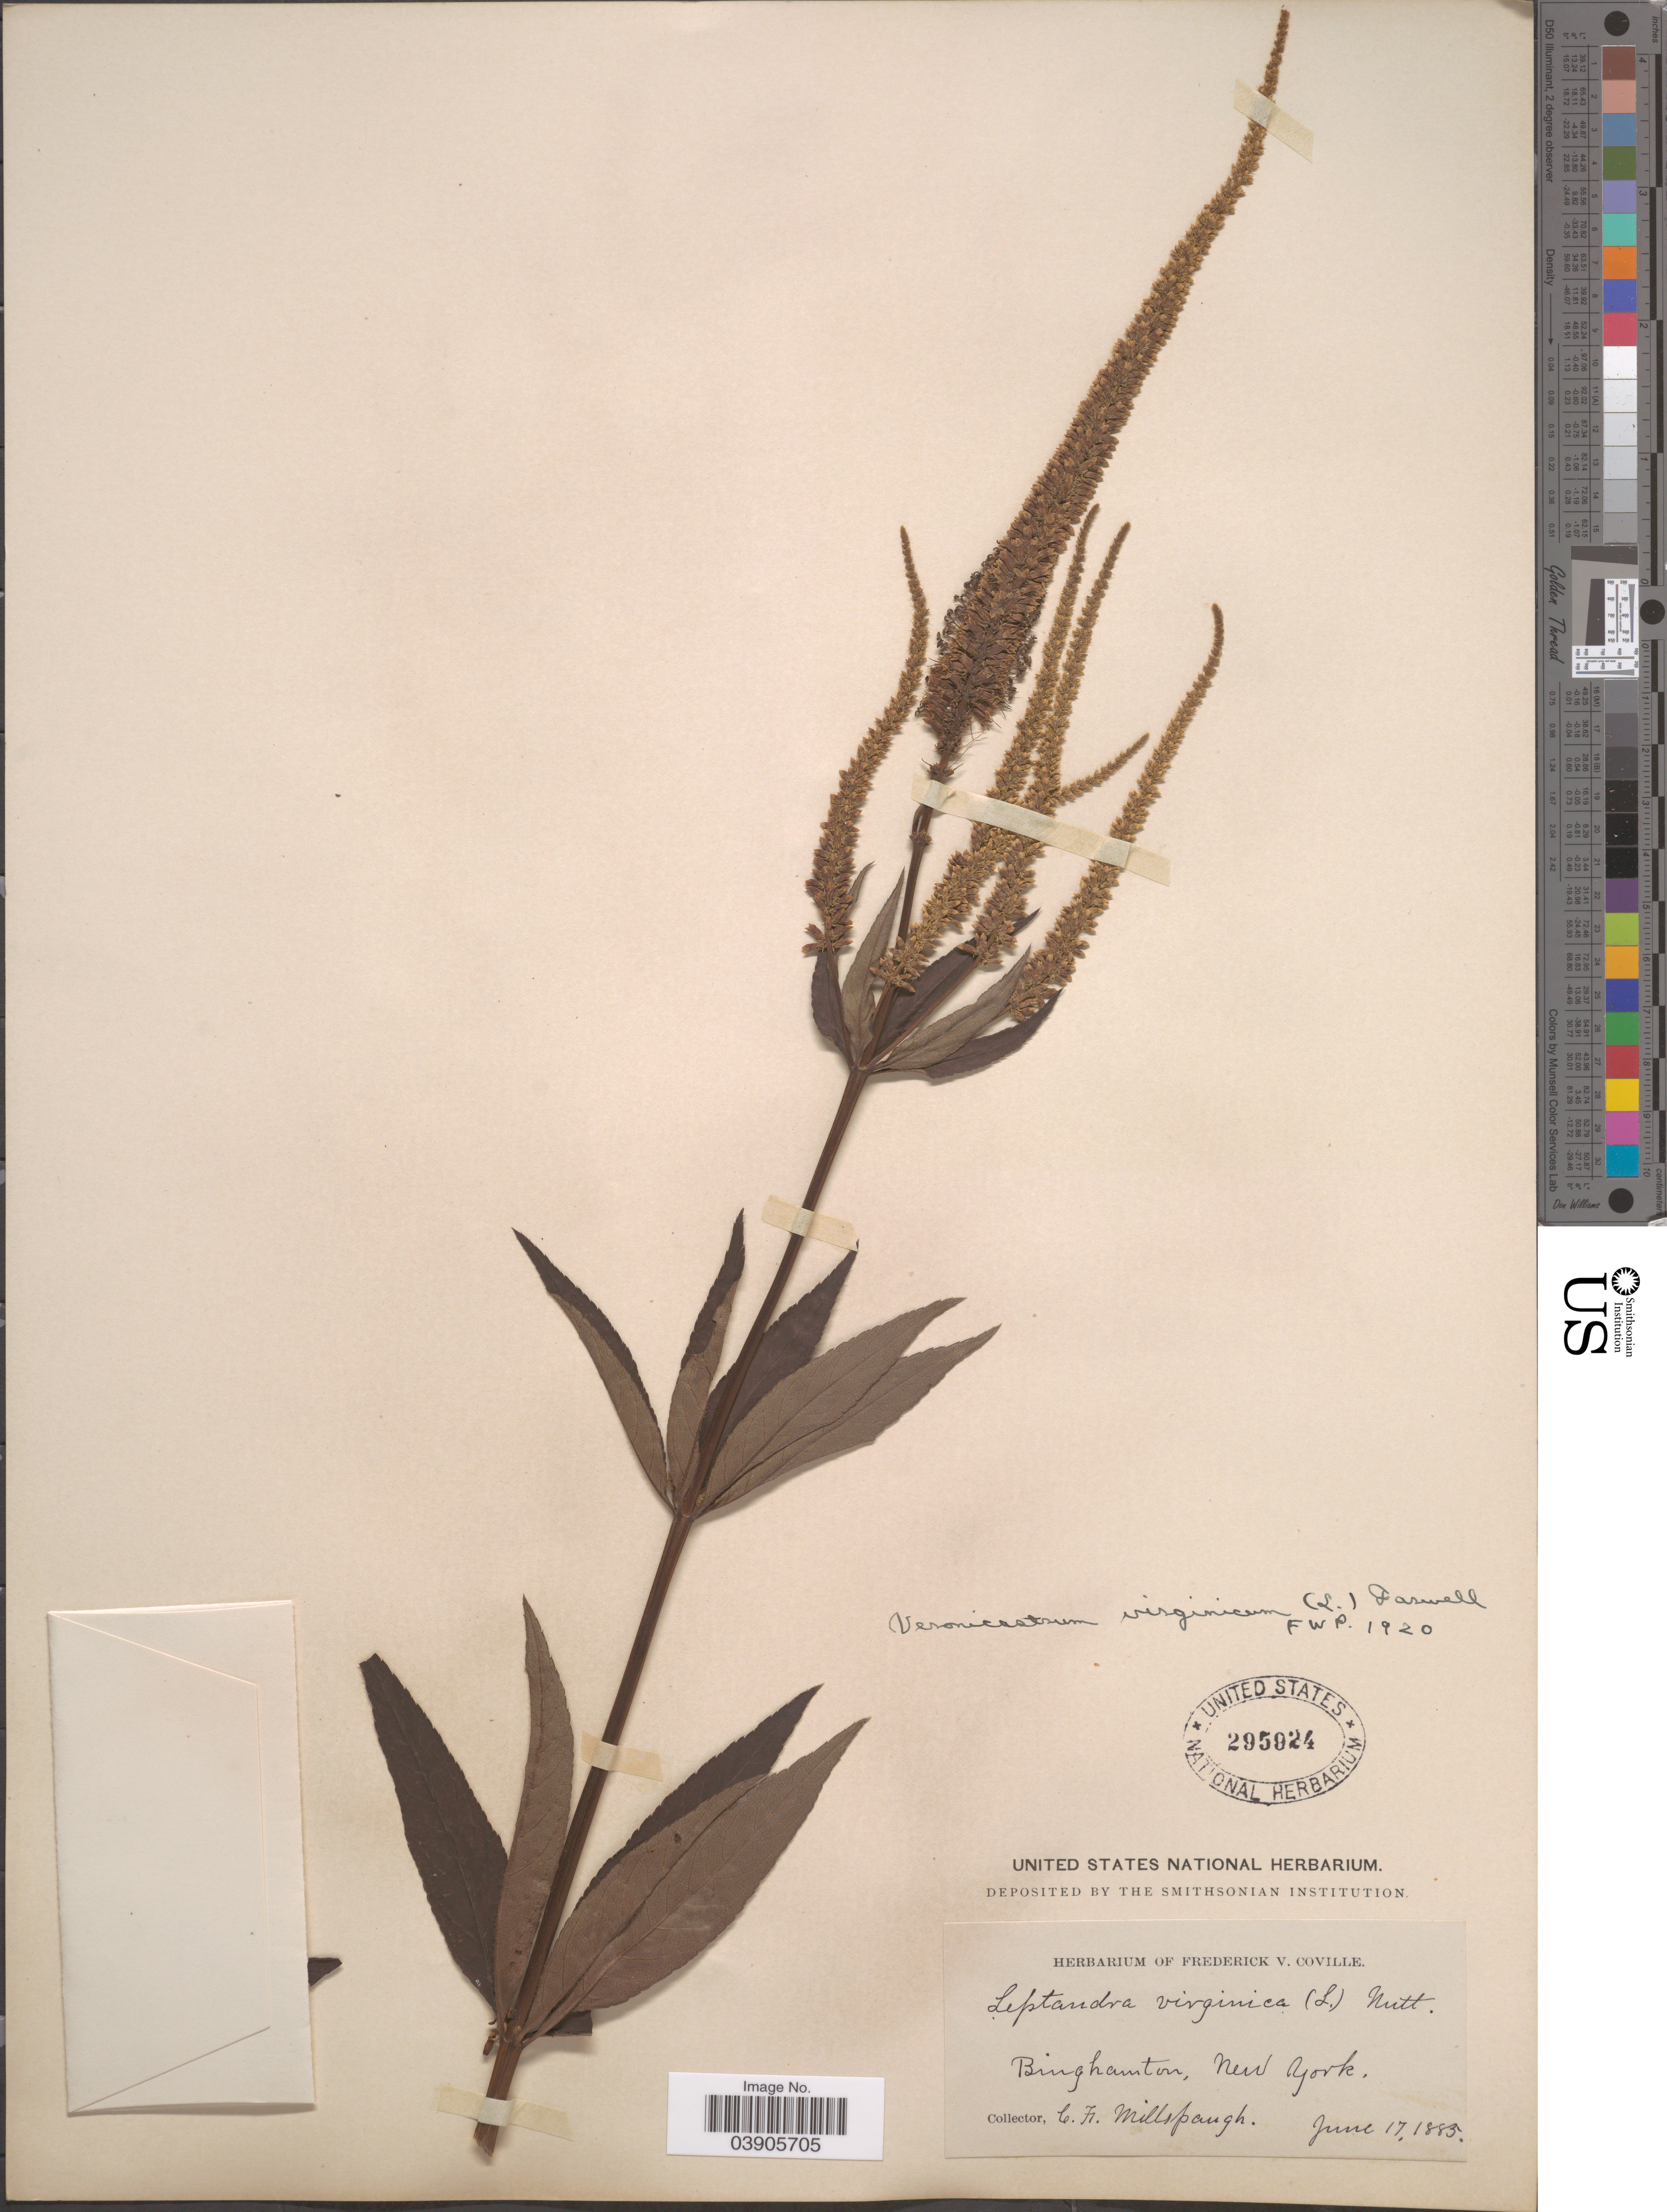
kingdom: Plantae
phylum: Tracheophyta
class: Magnoliopsida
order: Lamiales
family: Plantaginaceae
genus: Veronicastrum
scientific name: Veronicastrum virginicum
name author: (L.) Farw.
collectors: C. F. Millspaugh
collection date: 1885-06-17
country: United States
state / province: New York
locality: Binhamton.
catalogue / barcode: US 295924